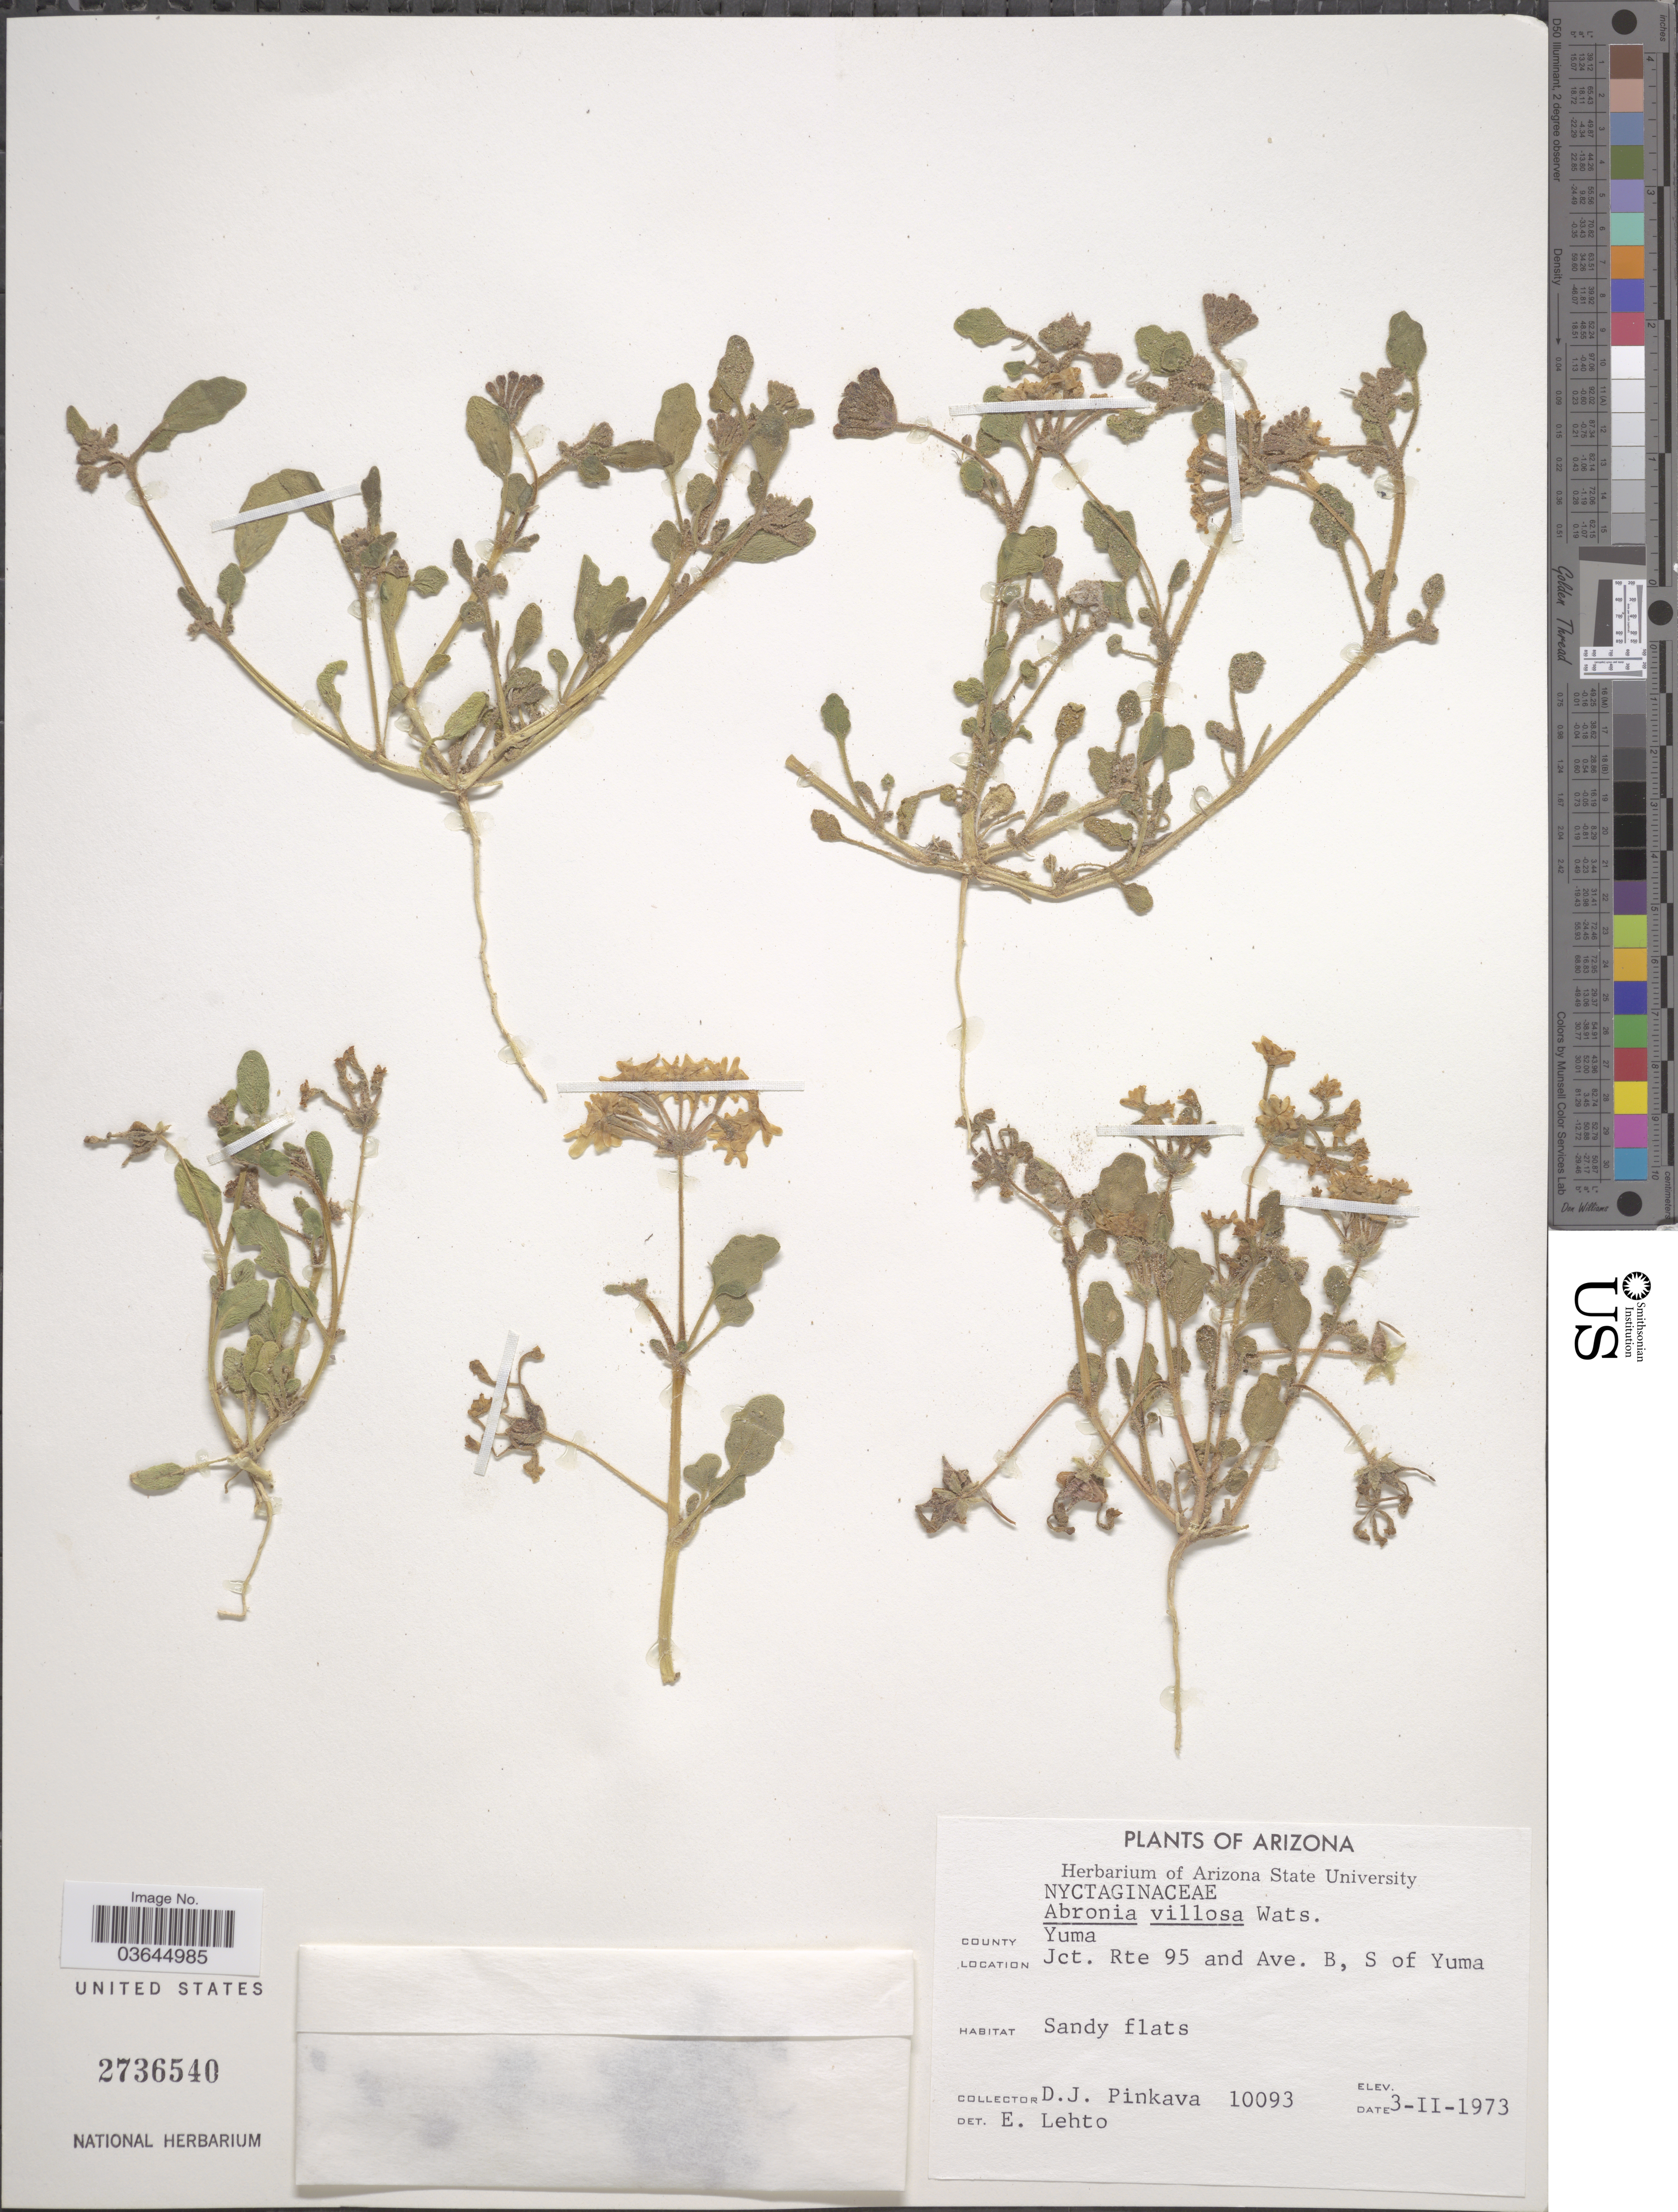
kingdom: Plantae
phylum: Tracheophyta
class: Magnoliopsida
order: Caryophyllales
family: Nyctaginaceae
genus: Abronia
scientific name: Abronia villosa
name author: S. Watson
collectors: D. J. Pinkava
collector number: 10093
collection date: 1973-02-03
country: United States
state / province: Arizona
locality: County Yuma. Jct. Rte 95 and Ave. B, S of Yuma.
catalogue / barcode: US 2736540